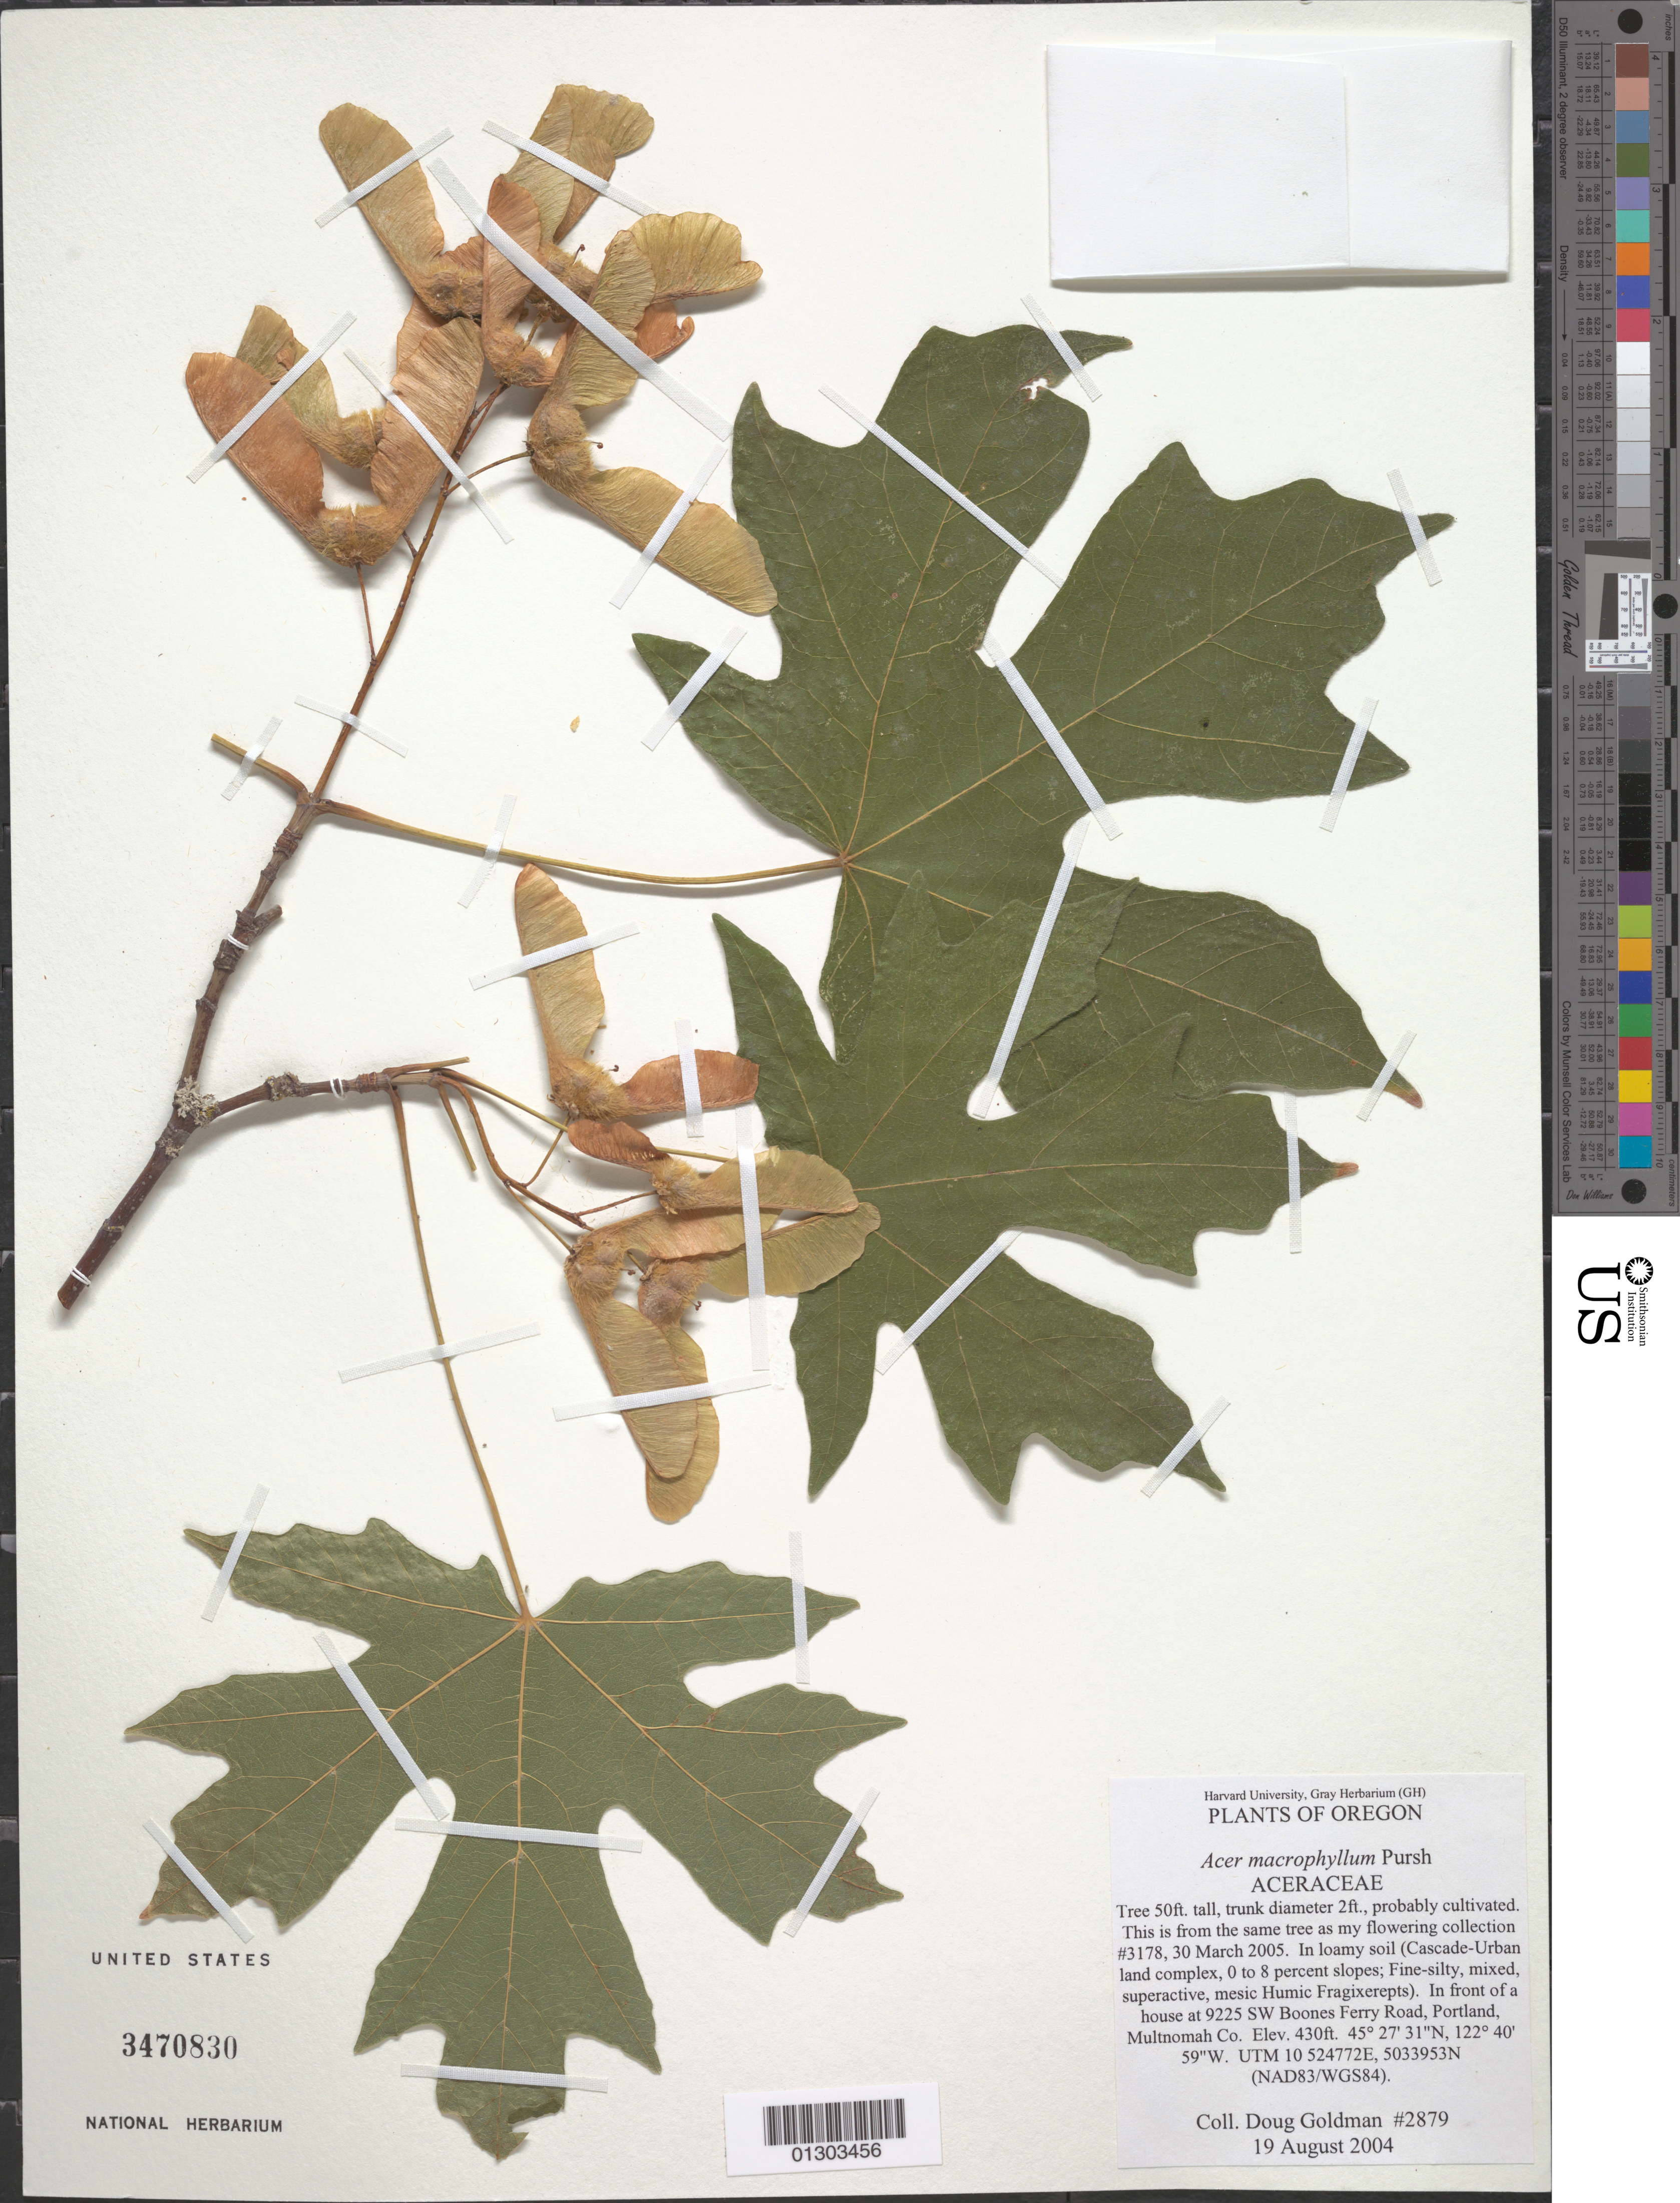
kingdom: Plantae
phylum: Tracheophyta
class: Magnoliopsida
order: Sapindales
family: Sapindaceae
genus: Acer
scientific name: Acer macrophyllum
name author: Pursh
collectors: D. H. Goldman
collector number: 2879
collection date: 2004-08-19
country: United States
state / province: Oregon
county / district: Multnomah County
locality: Multnomah County, in front of a house at 9225 SW Boones Ferry Road, Portland.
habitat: In loamy soil (Cascade-Urban land complex, 0-8 percent slopes; fine-silty, mixed, superactive, mesic Humic Fragixerepts).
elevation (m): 131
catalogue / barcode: US 3470830